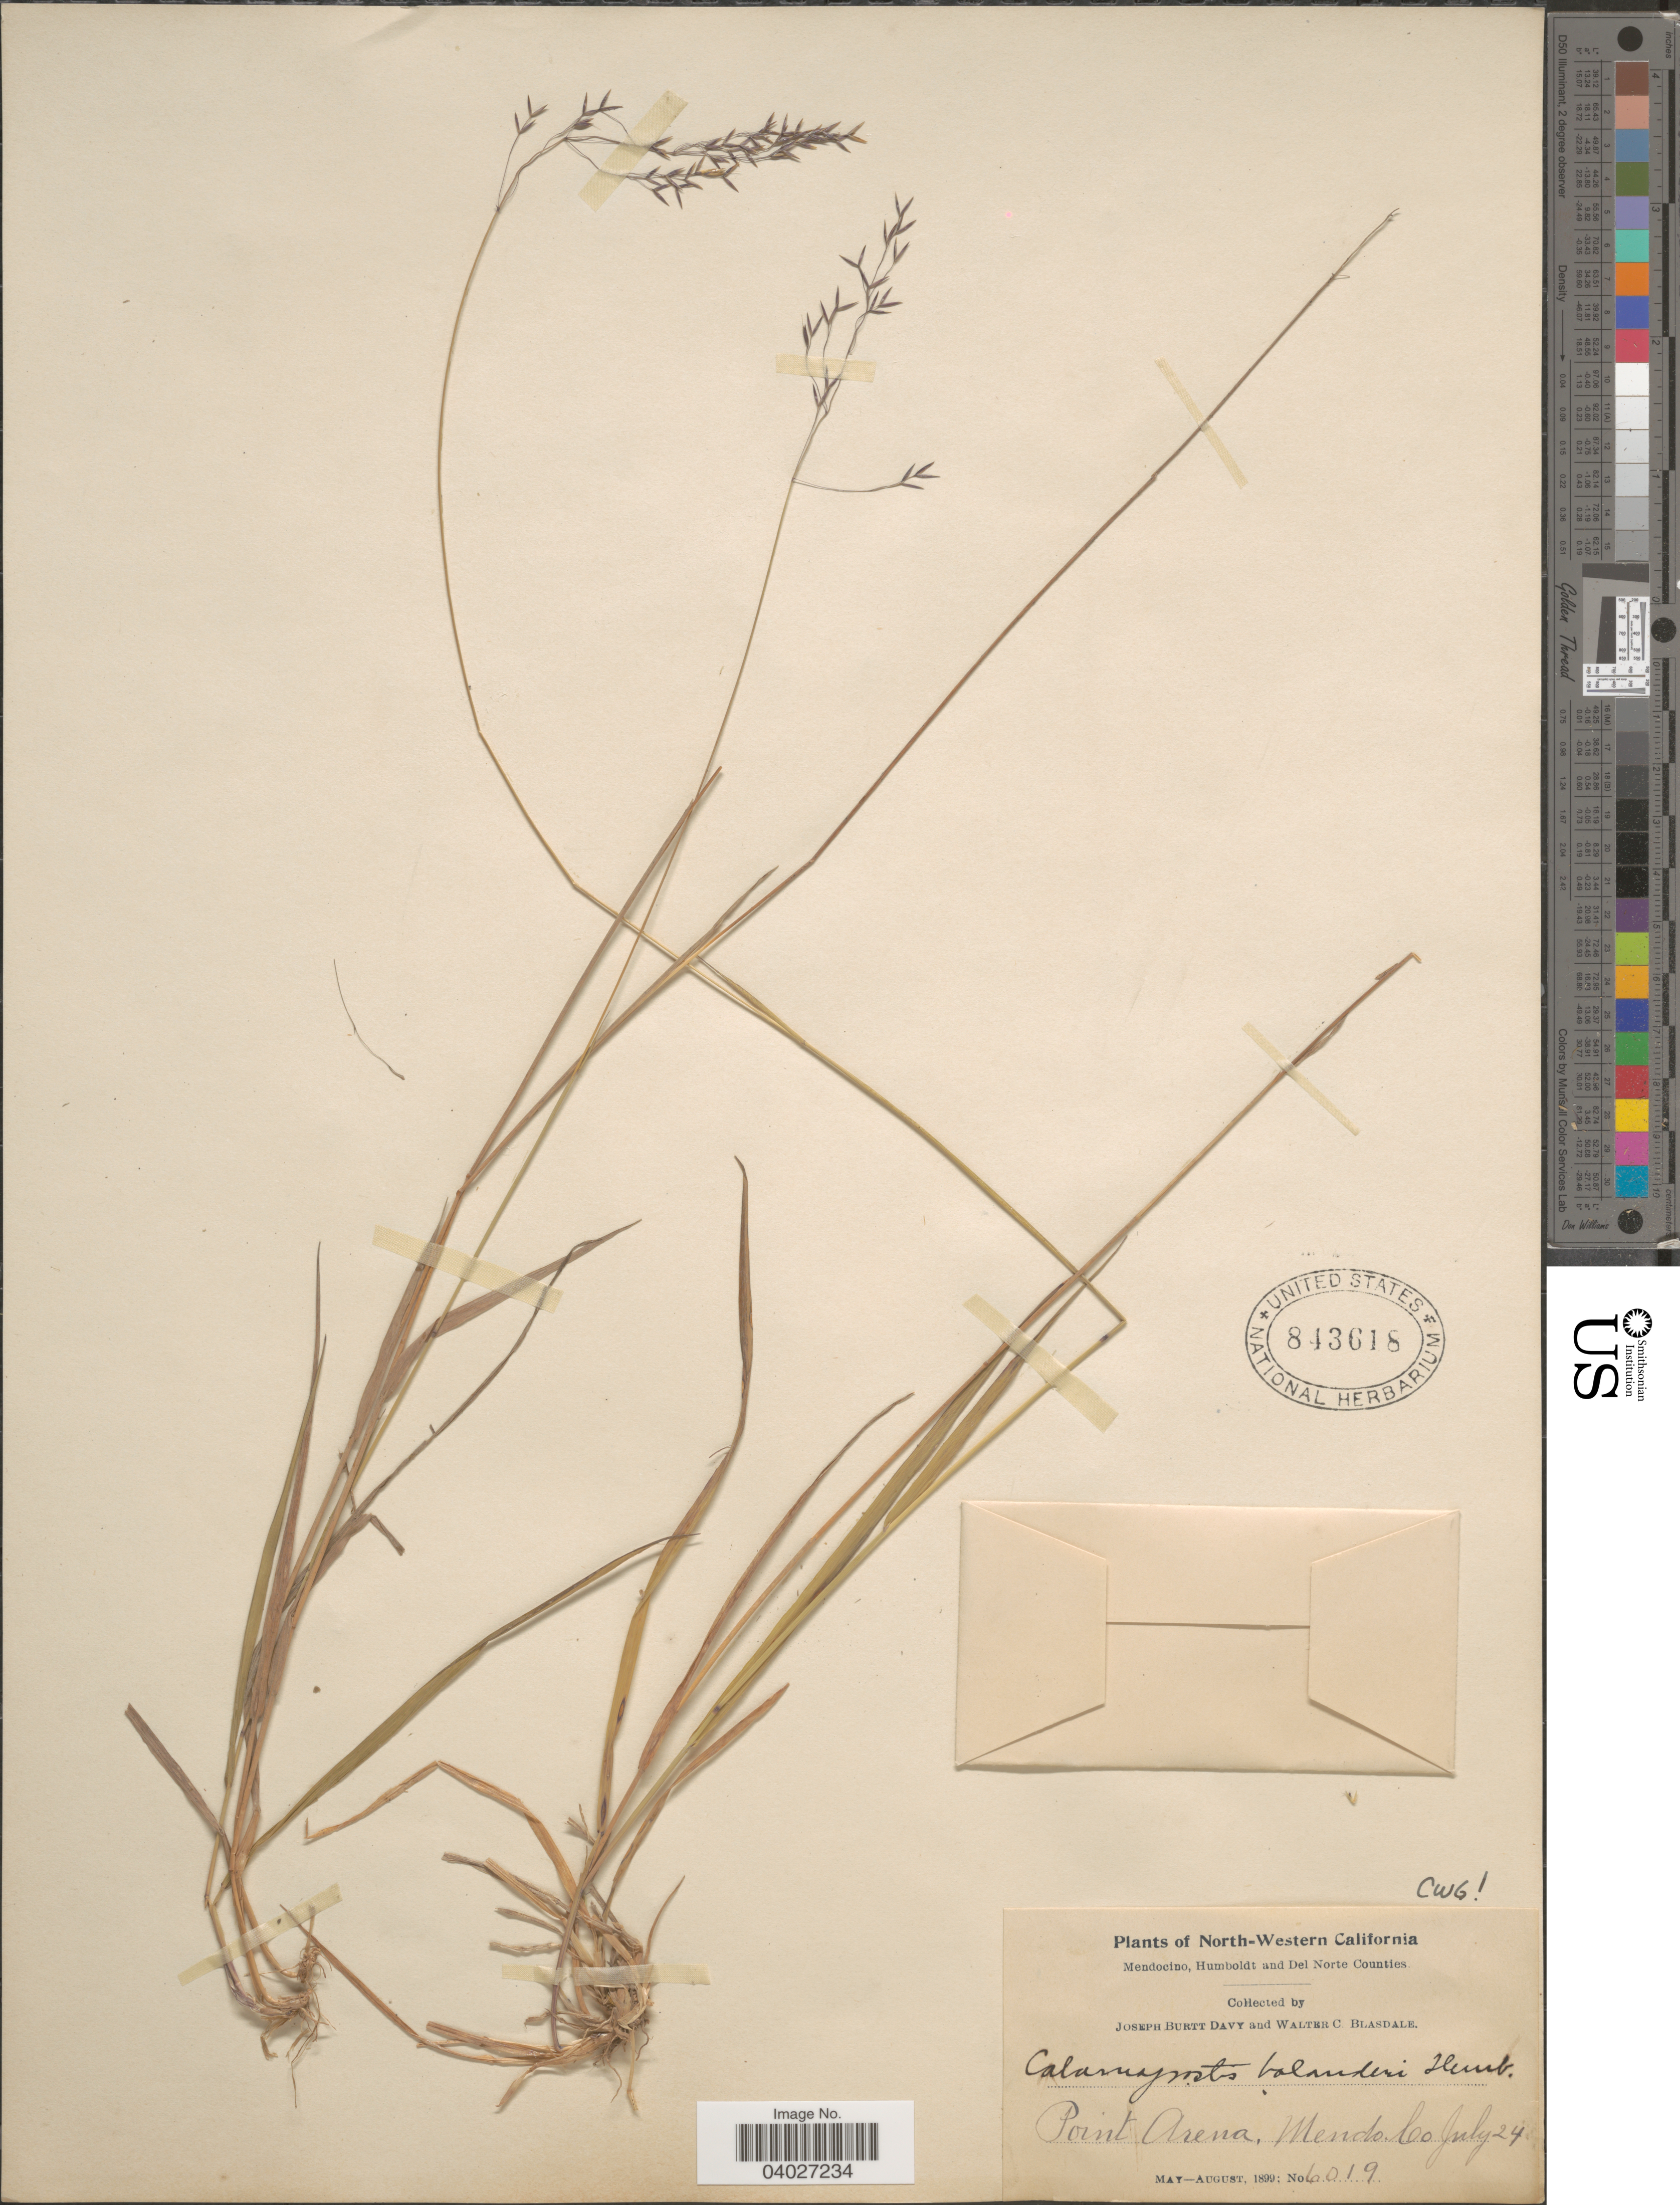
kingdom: Plantae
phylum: Tracheophyta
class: Liliopsida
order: Poales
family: Poaceae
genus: Calamagrostis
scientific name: Calamagrostis bolanderi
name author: Thurb.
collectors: J. Burtt Davy & W. Blasdale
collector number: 6019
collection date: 1899-07-24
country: United States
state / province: California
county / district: Mendocino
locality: North-Western California. Point Arena, Mendocino Co.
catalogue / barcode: US 843618